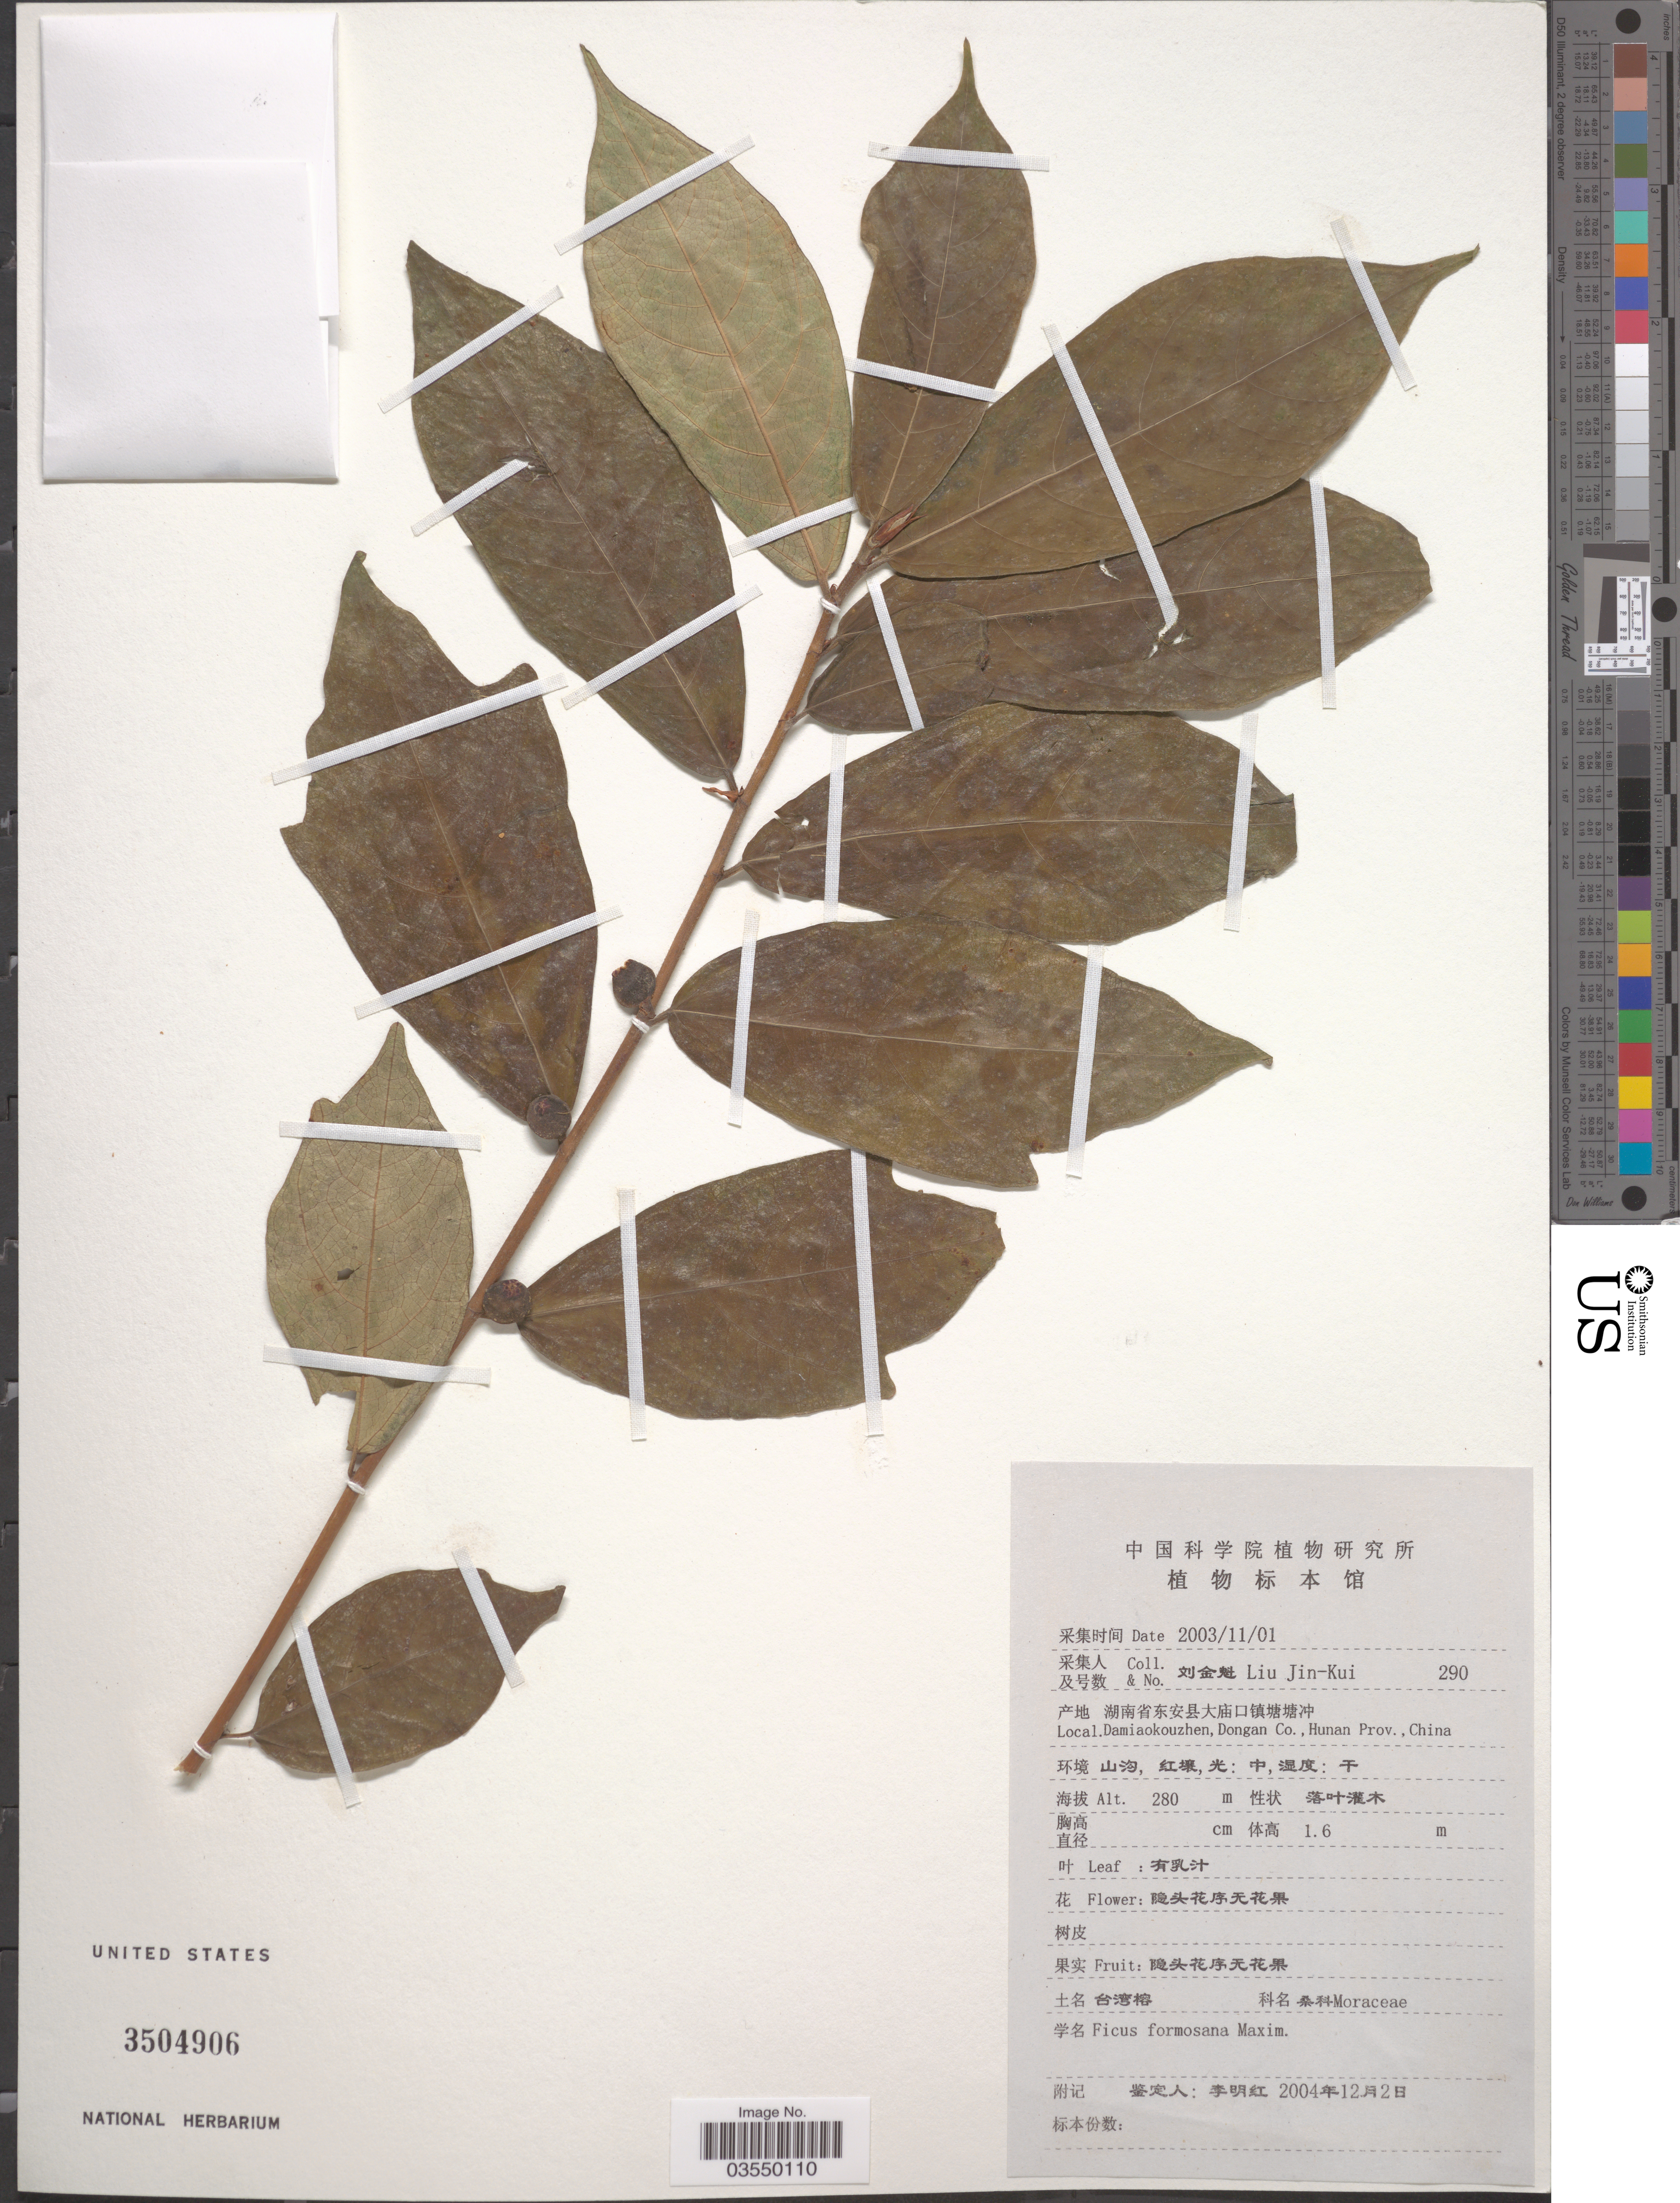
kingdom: Plantae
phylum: Tracheophyta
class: Magnoliopsida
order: Rosales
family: Moraceae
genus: Ficus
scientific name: Ficus formosana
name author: Maxim.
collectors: Liu Jin-Kui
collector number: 290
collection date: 2003-11-01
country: China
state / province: Hunan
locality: Damiaokouzhen, Dongan Co.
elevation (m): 280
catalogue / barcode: US 3504906